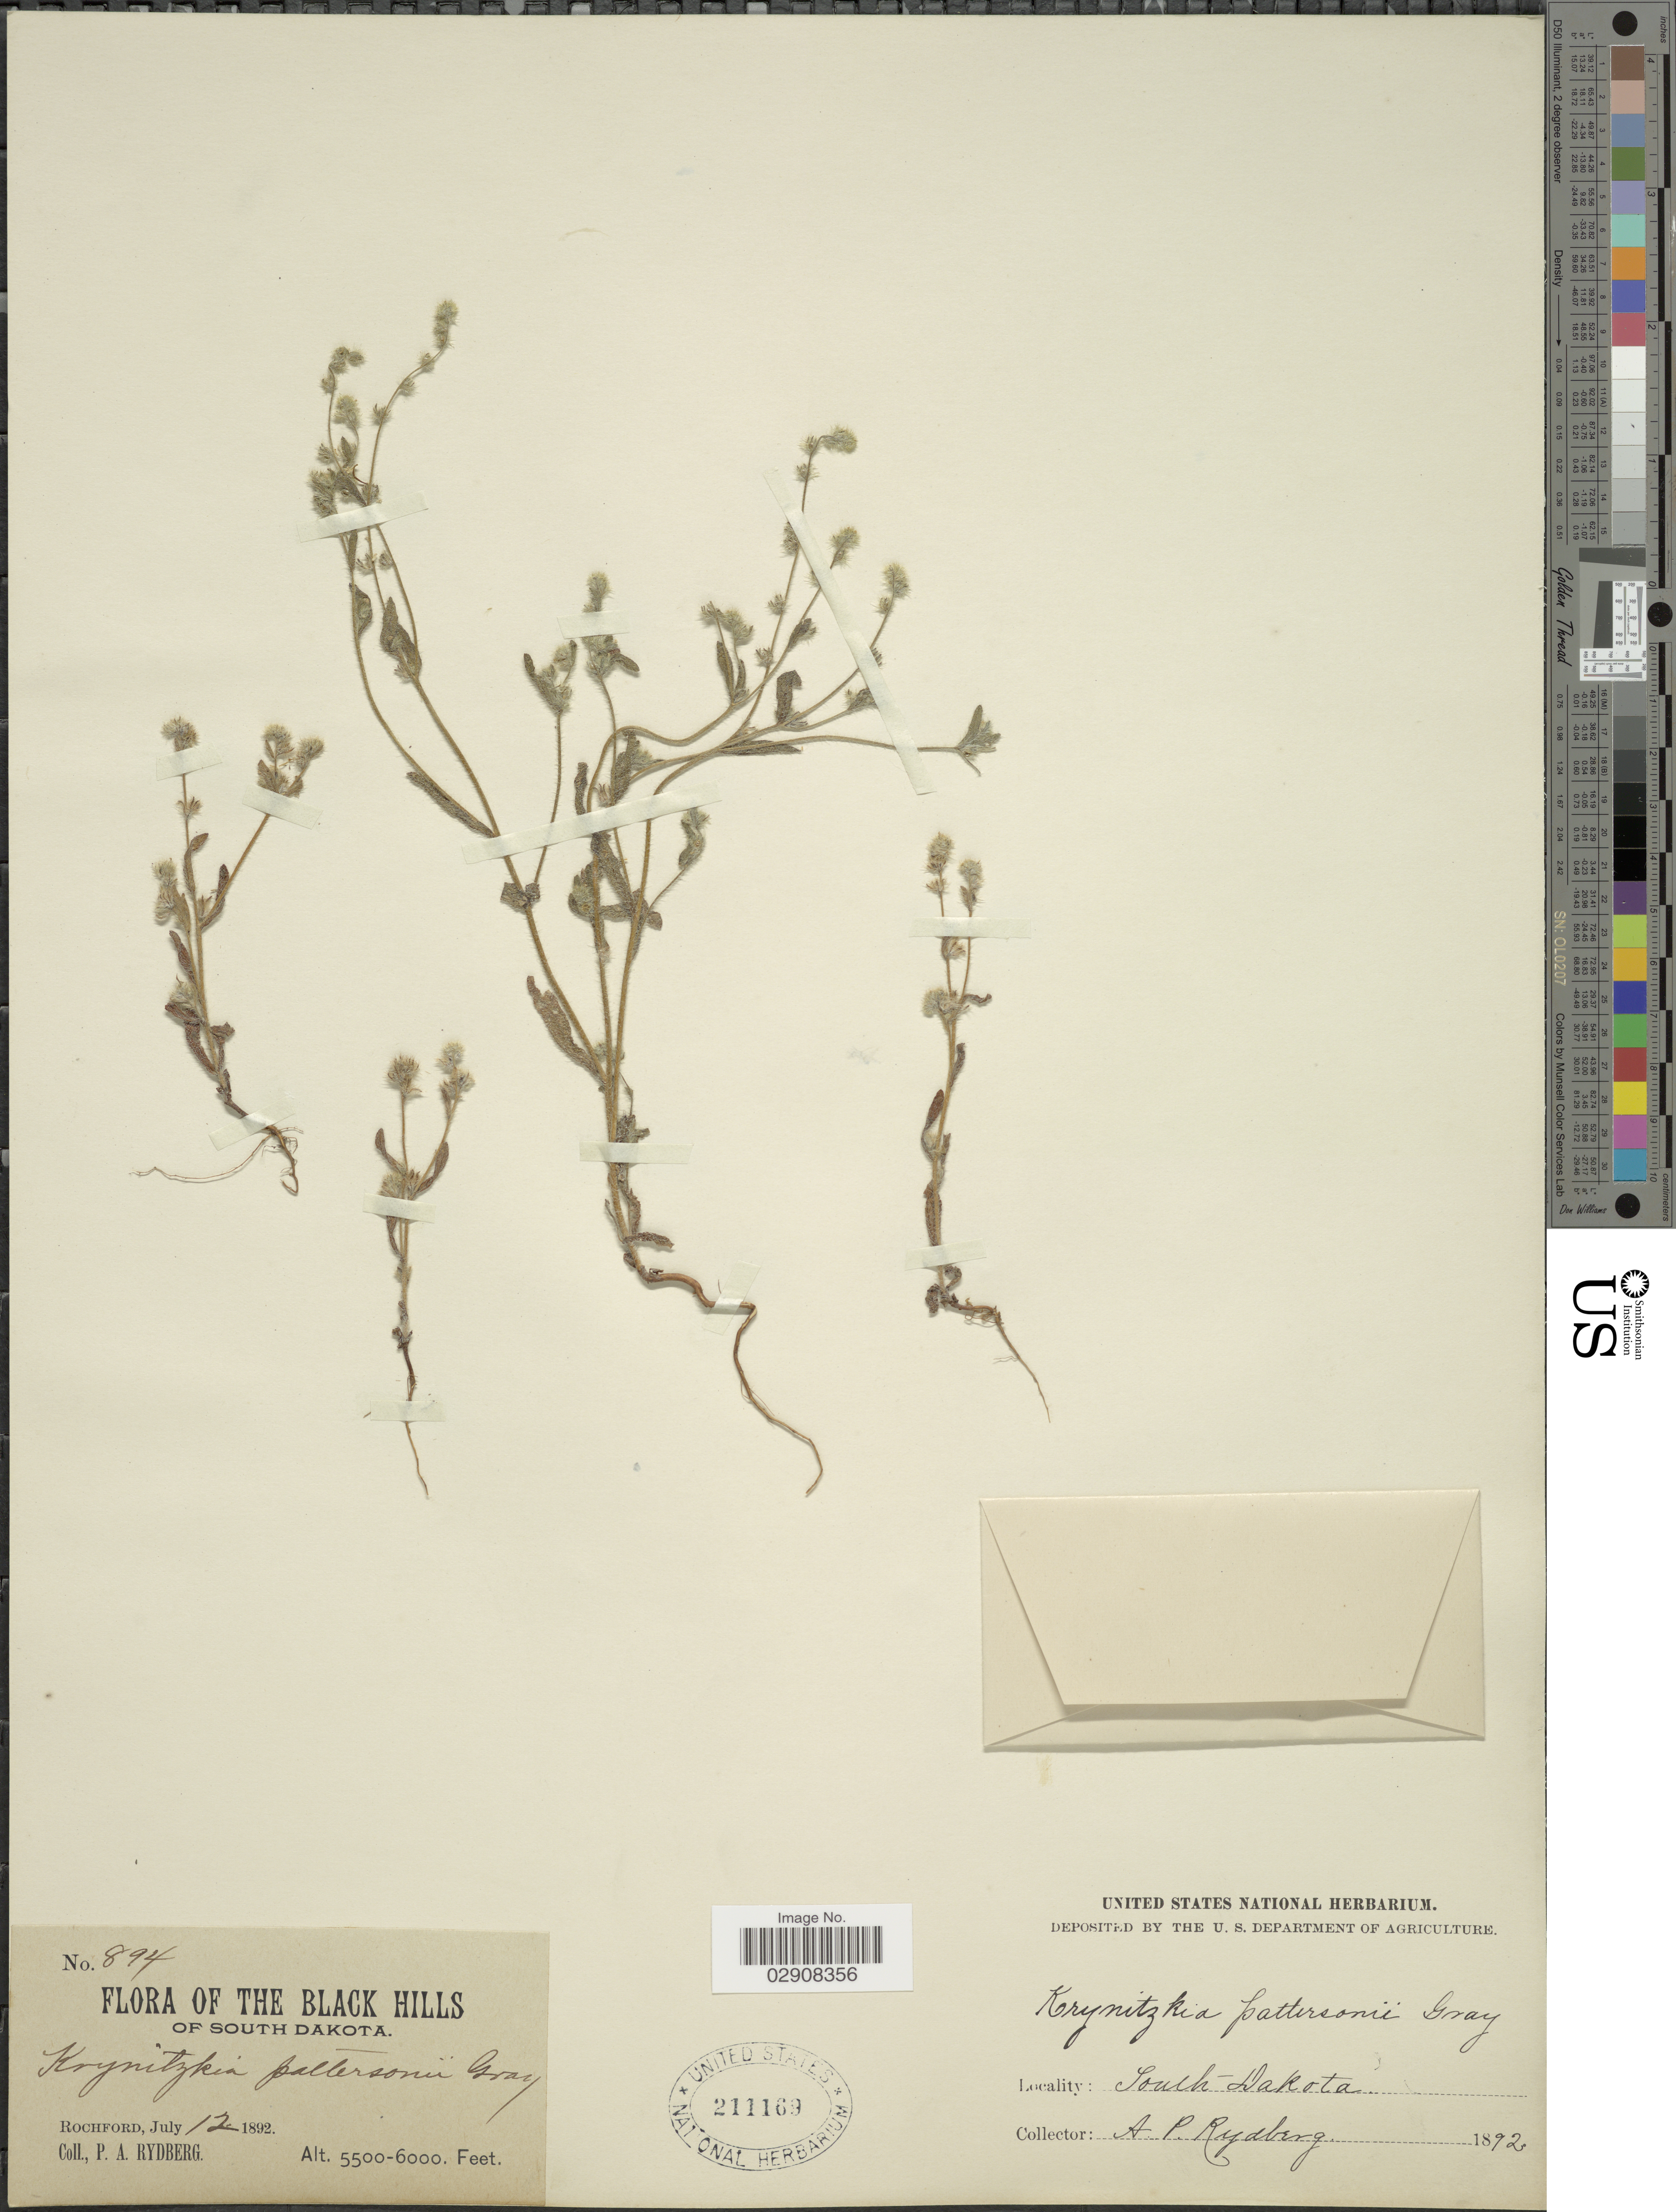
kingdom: Plantae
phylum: Tracheophyta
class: Magnoliopsida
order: Boraginales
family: Boraginaceae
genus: Cryptantha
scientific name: Cryptantha pattersonii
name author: (A. Gray) S.W. Greene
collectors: P. A. Rydberg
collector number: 894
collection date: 1892-07-12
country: United States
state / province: South Dakota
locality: The Black Hills. Rochford.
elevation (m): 1676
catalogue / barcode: US 211169